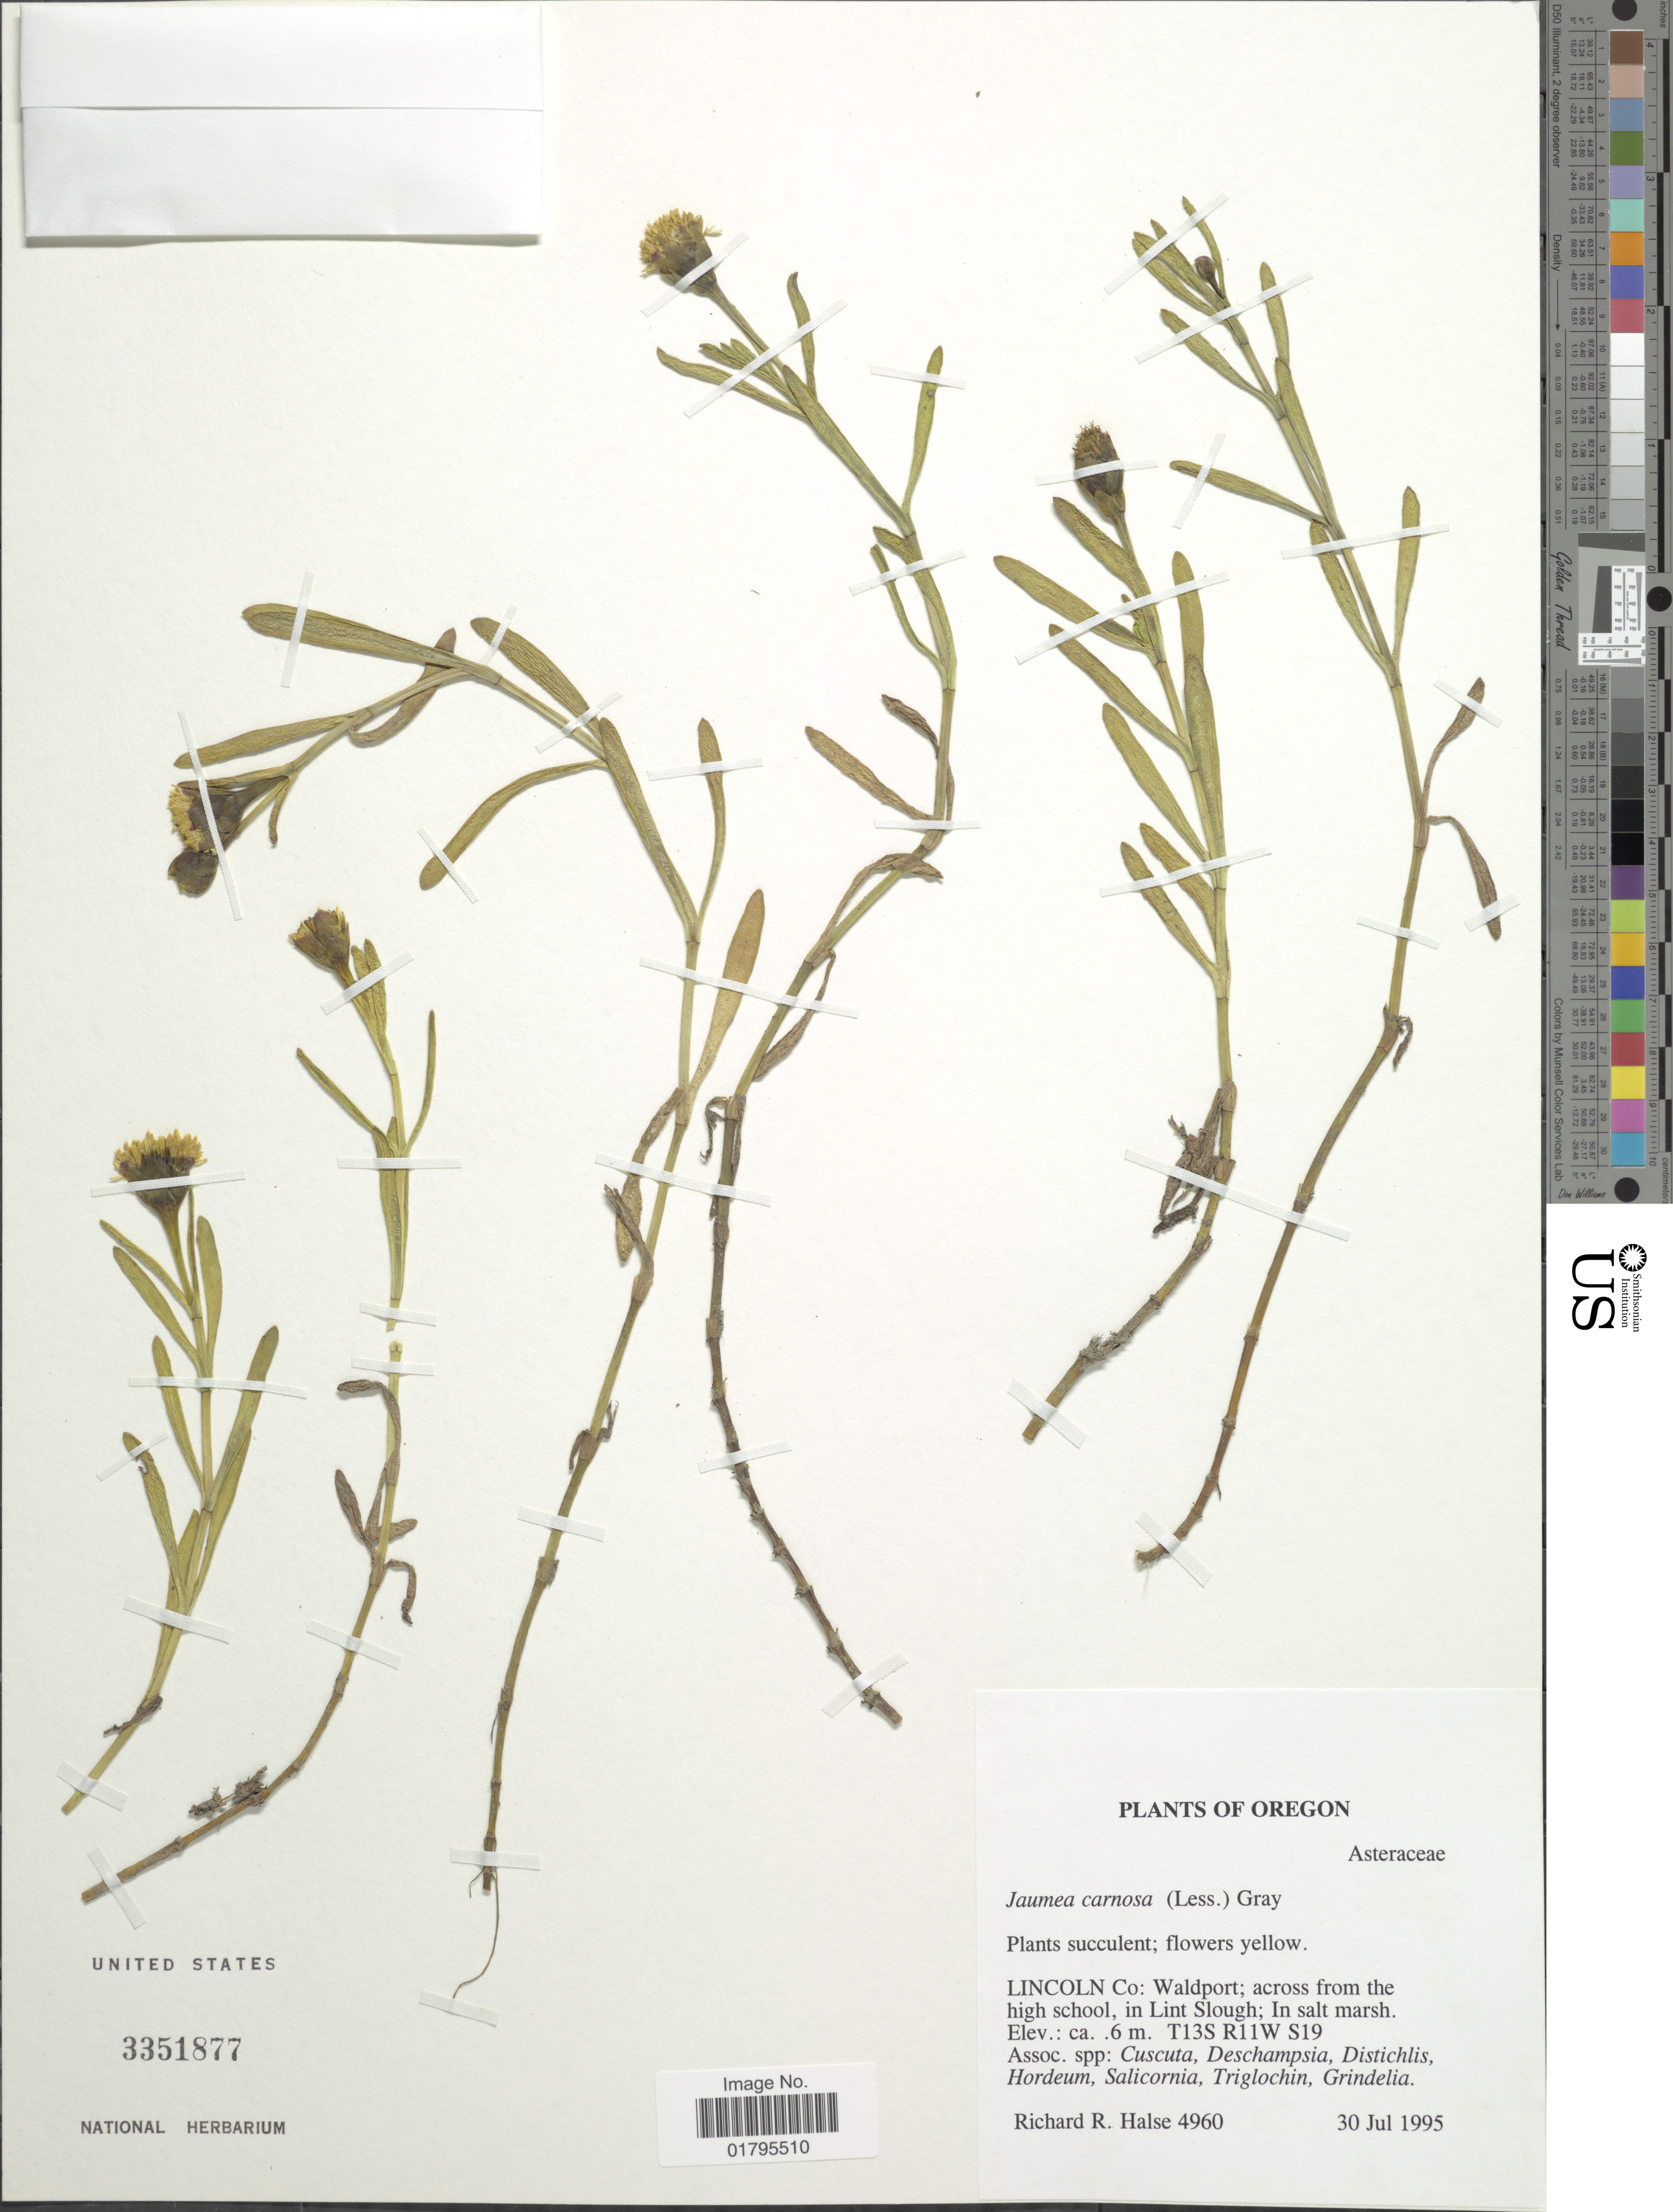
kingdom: Plantae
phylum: Tracheophyta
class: Magnoliopsida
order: Asterales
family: Asteraceae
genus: Jaumea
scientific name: Jaumea carnosa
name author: (Less.) A. Gray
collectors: R. Halse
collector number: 4960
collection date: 1995-07-30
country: United States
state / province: Oregon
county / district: Lincoln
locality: Lincoln Co: Waldport; across from the high school, in Lint Slough, T13S R11W S19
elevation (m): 6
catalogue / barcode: US 3351877